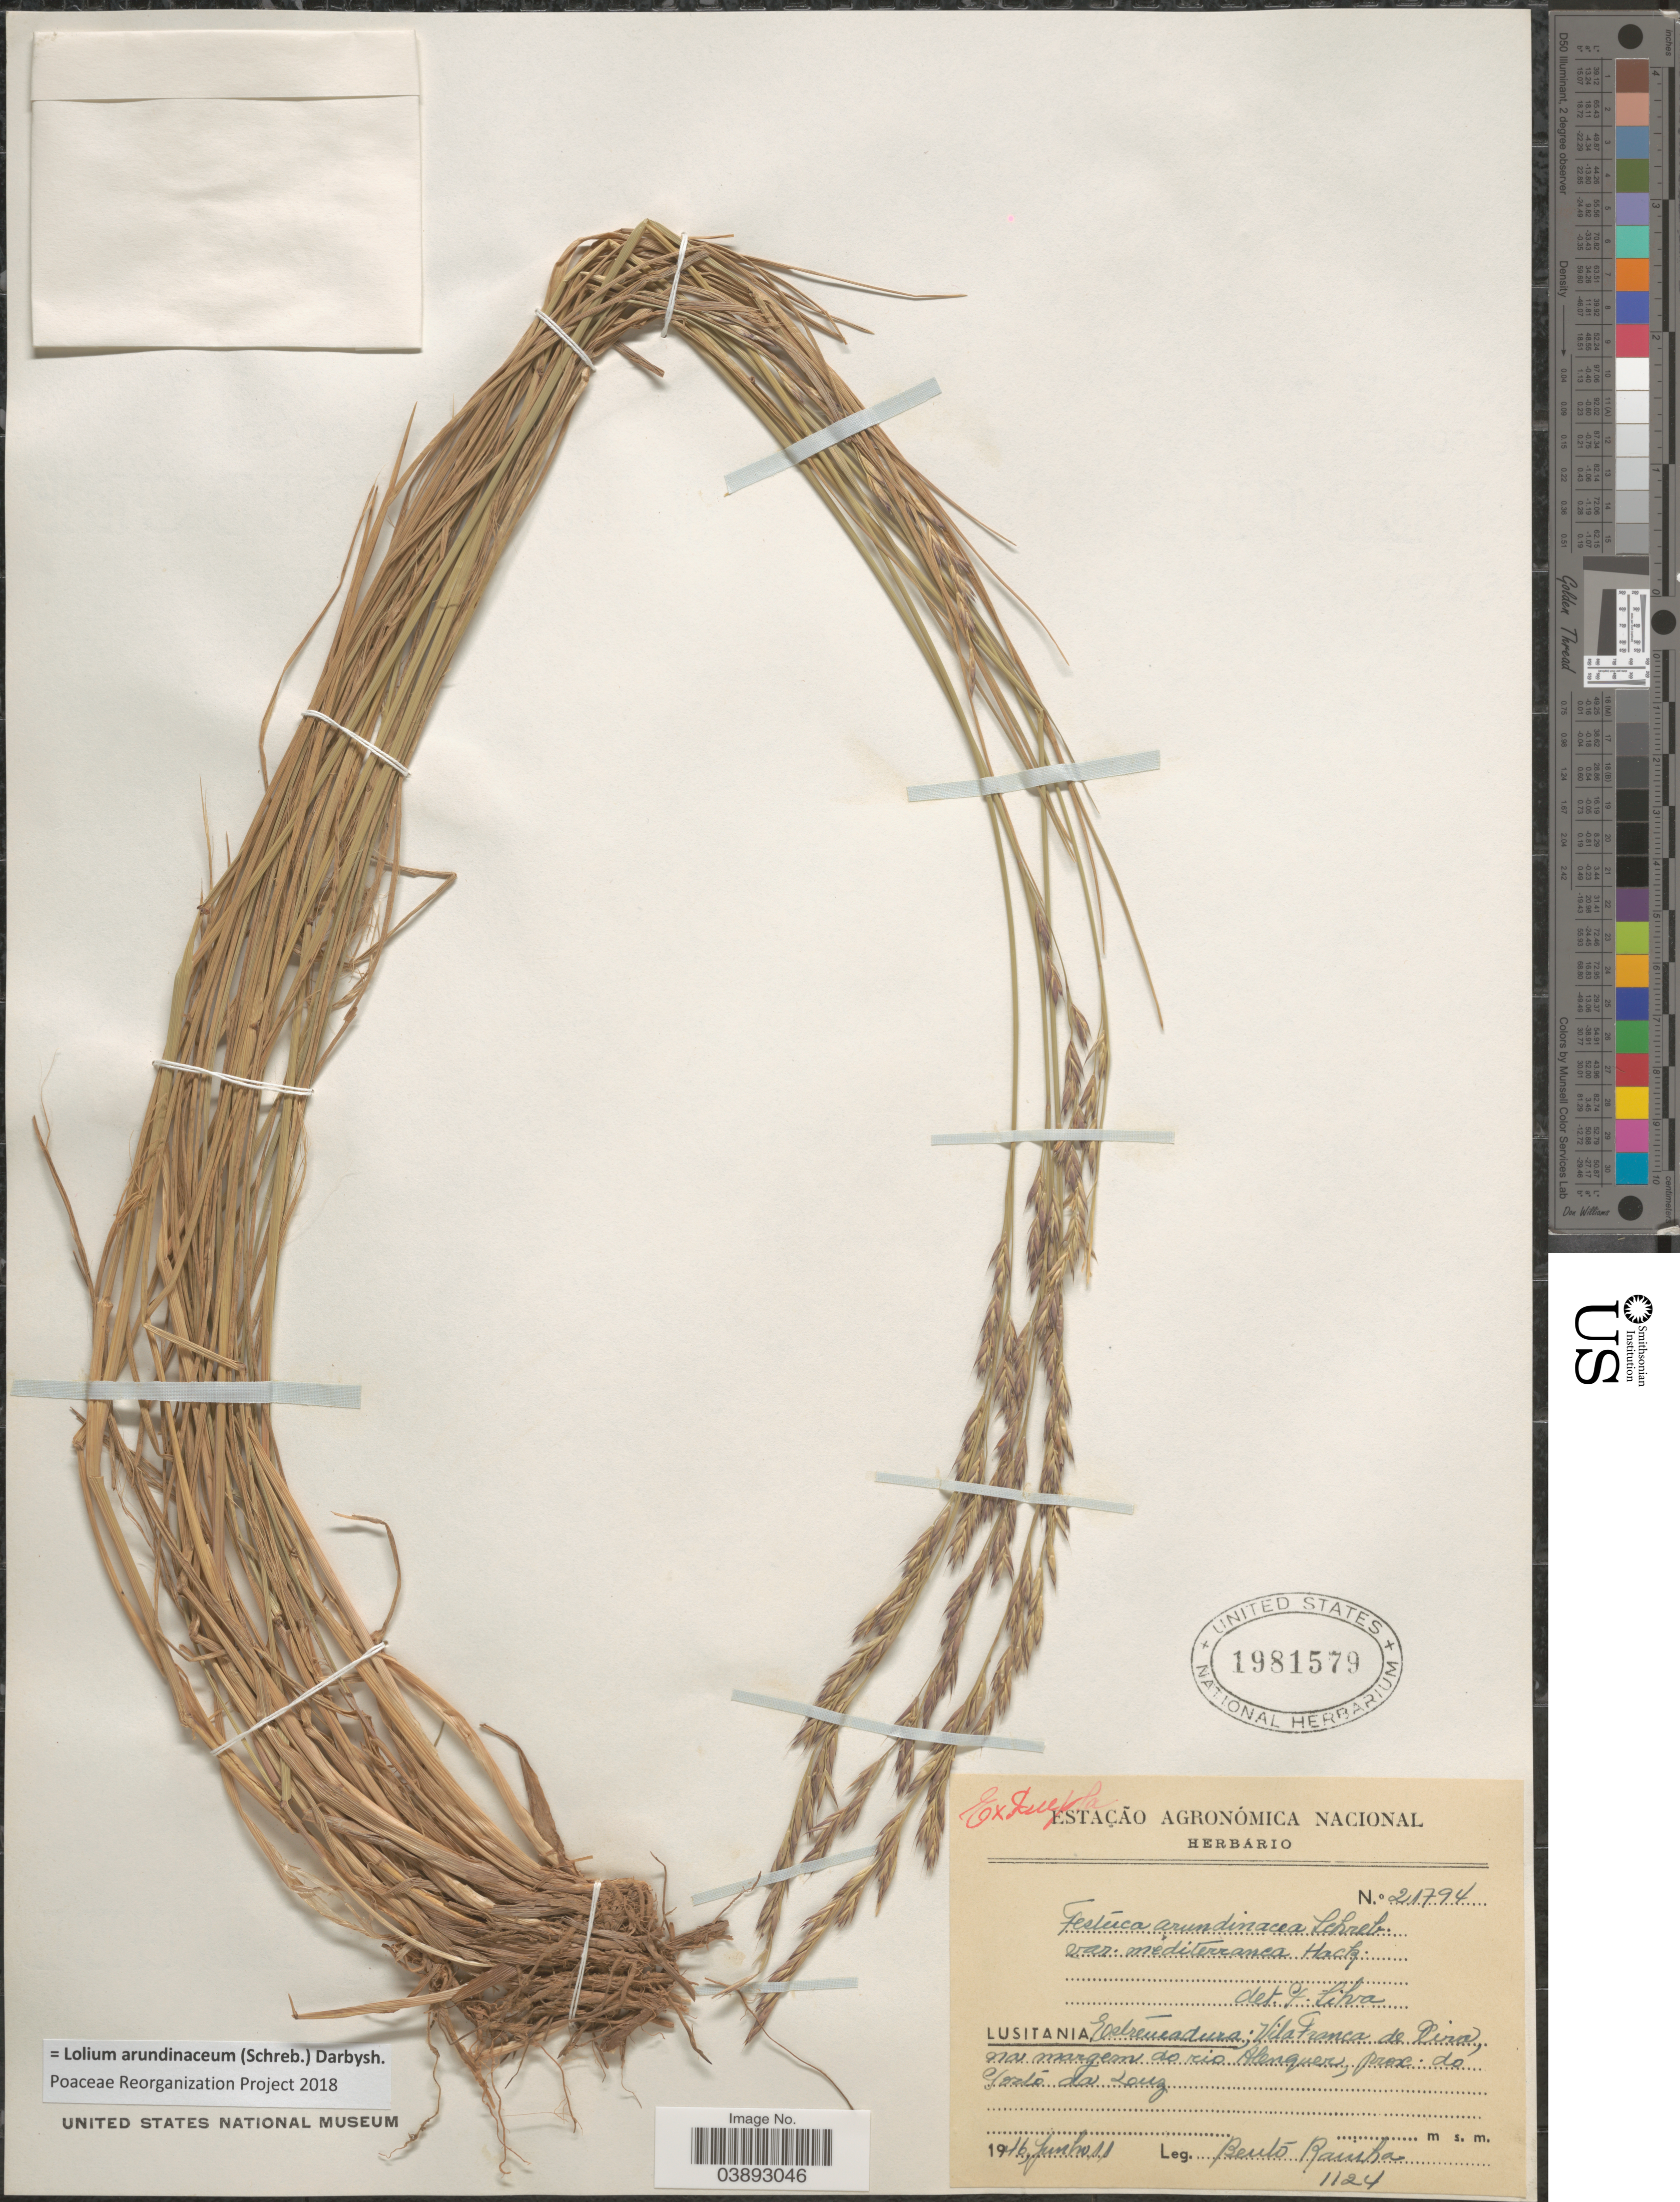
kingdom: Plantae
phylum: Tracheophyta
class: Liliopsida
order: Poales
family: Poaceae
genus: Lolium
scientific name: Lolium arundinaceum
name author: (Schreb.) Darbysh.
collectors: B. Rainha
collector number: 1124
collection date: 1916-06-11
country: Portugal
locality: Lusitania, Estremadura: Vila Franca de Pira, na margem do rio Alenquer, prox. do Porto da Luz.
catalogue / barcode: US 1981579